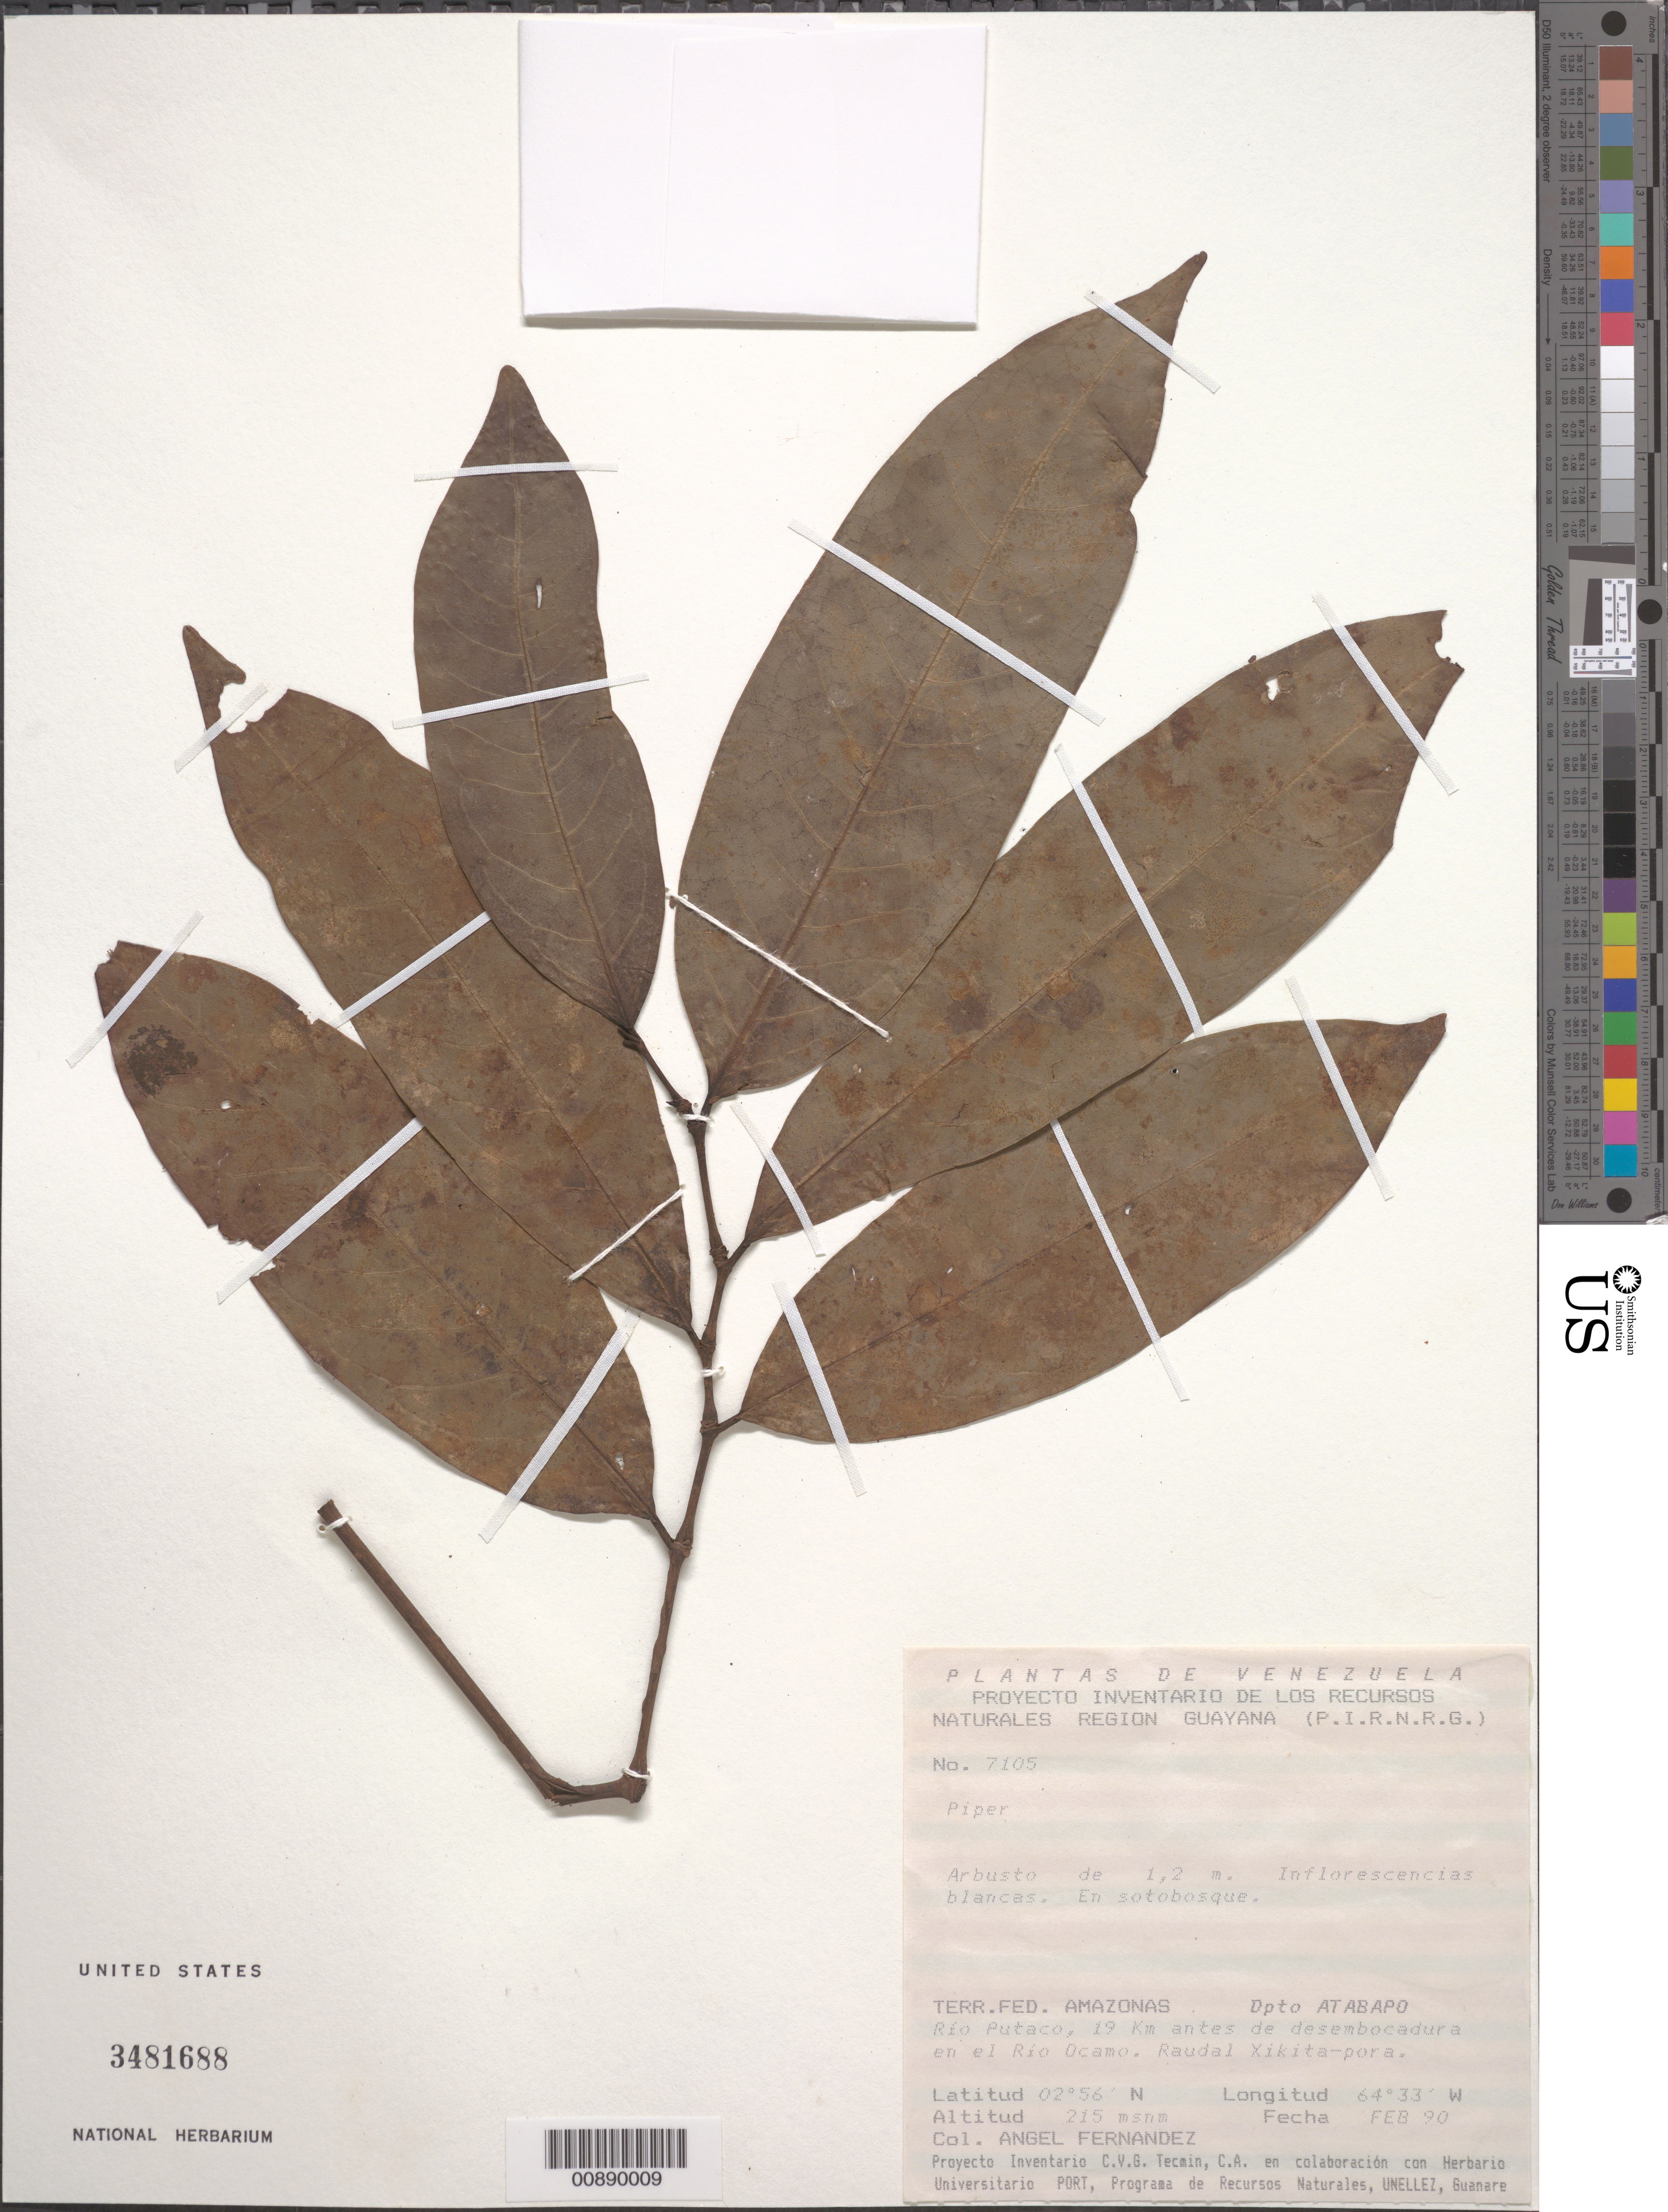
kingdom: Plantae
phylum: Tracheophyta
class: Magnoliopsida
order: Piperales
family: Piperaceae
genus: Piper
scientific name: Piper sp.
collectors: A. Fernández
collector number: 7105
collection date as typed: Feb-90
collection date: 1990-02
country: Venezuela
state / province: Amazonas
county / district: Atabapo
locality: Río Putaco, 19 km antes de desembocadura en el Río Ocamo, Raudal Xikita-pora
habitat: Sotobosque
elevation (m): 215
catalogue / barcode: US 3481688